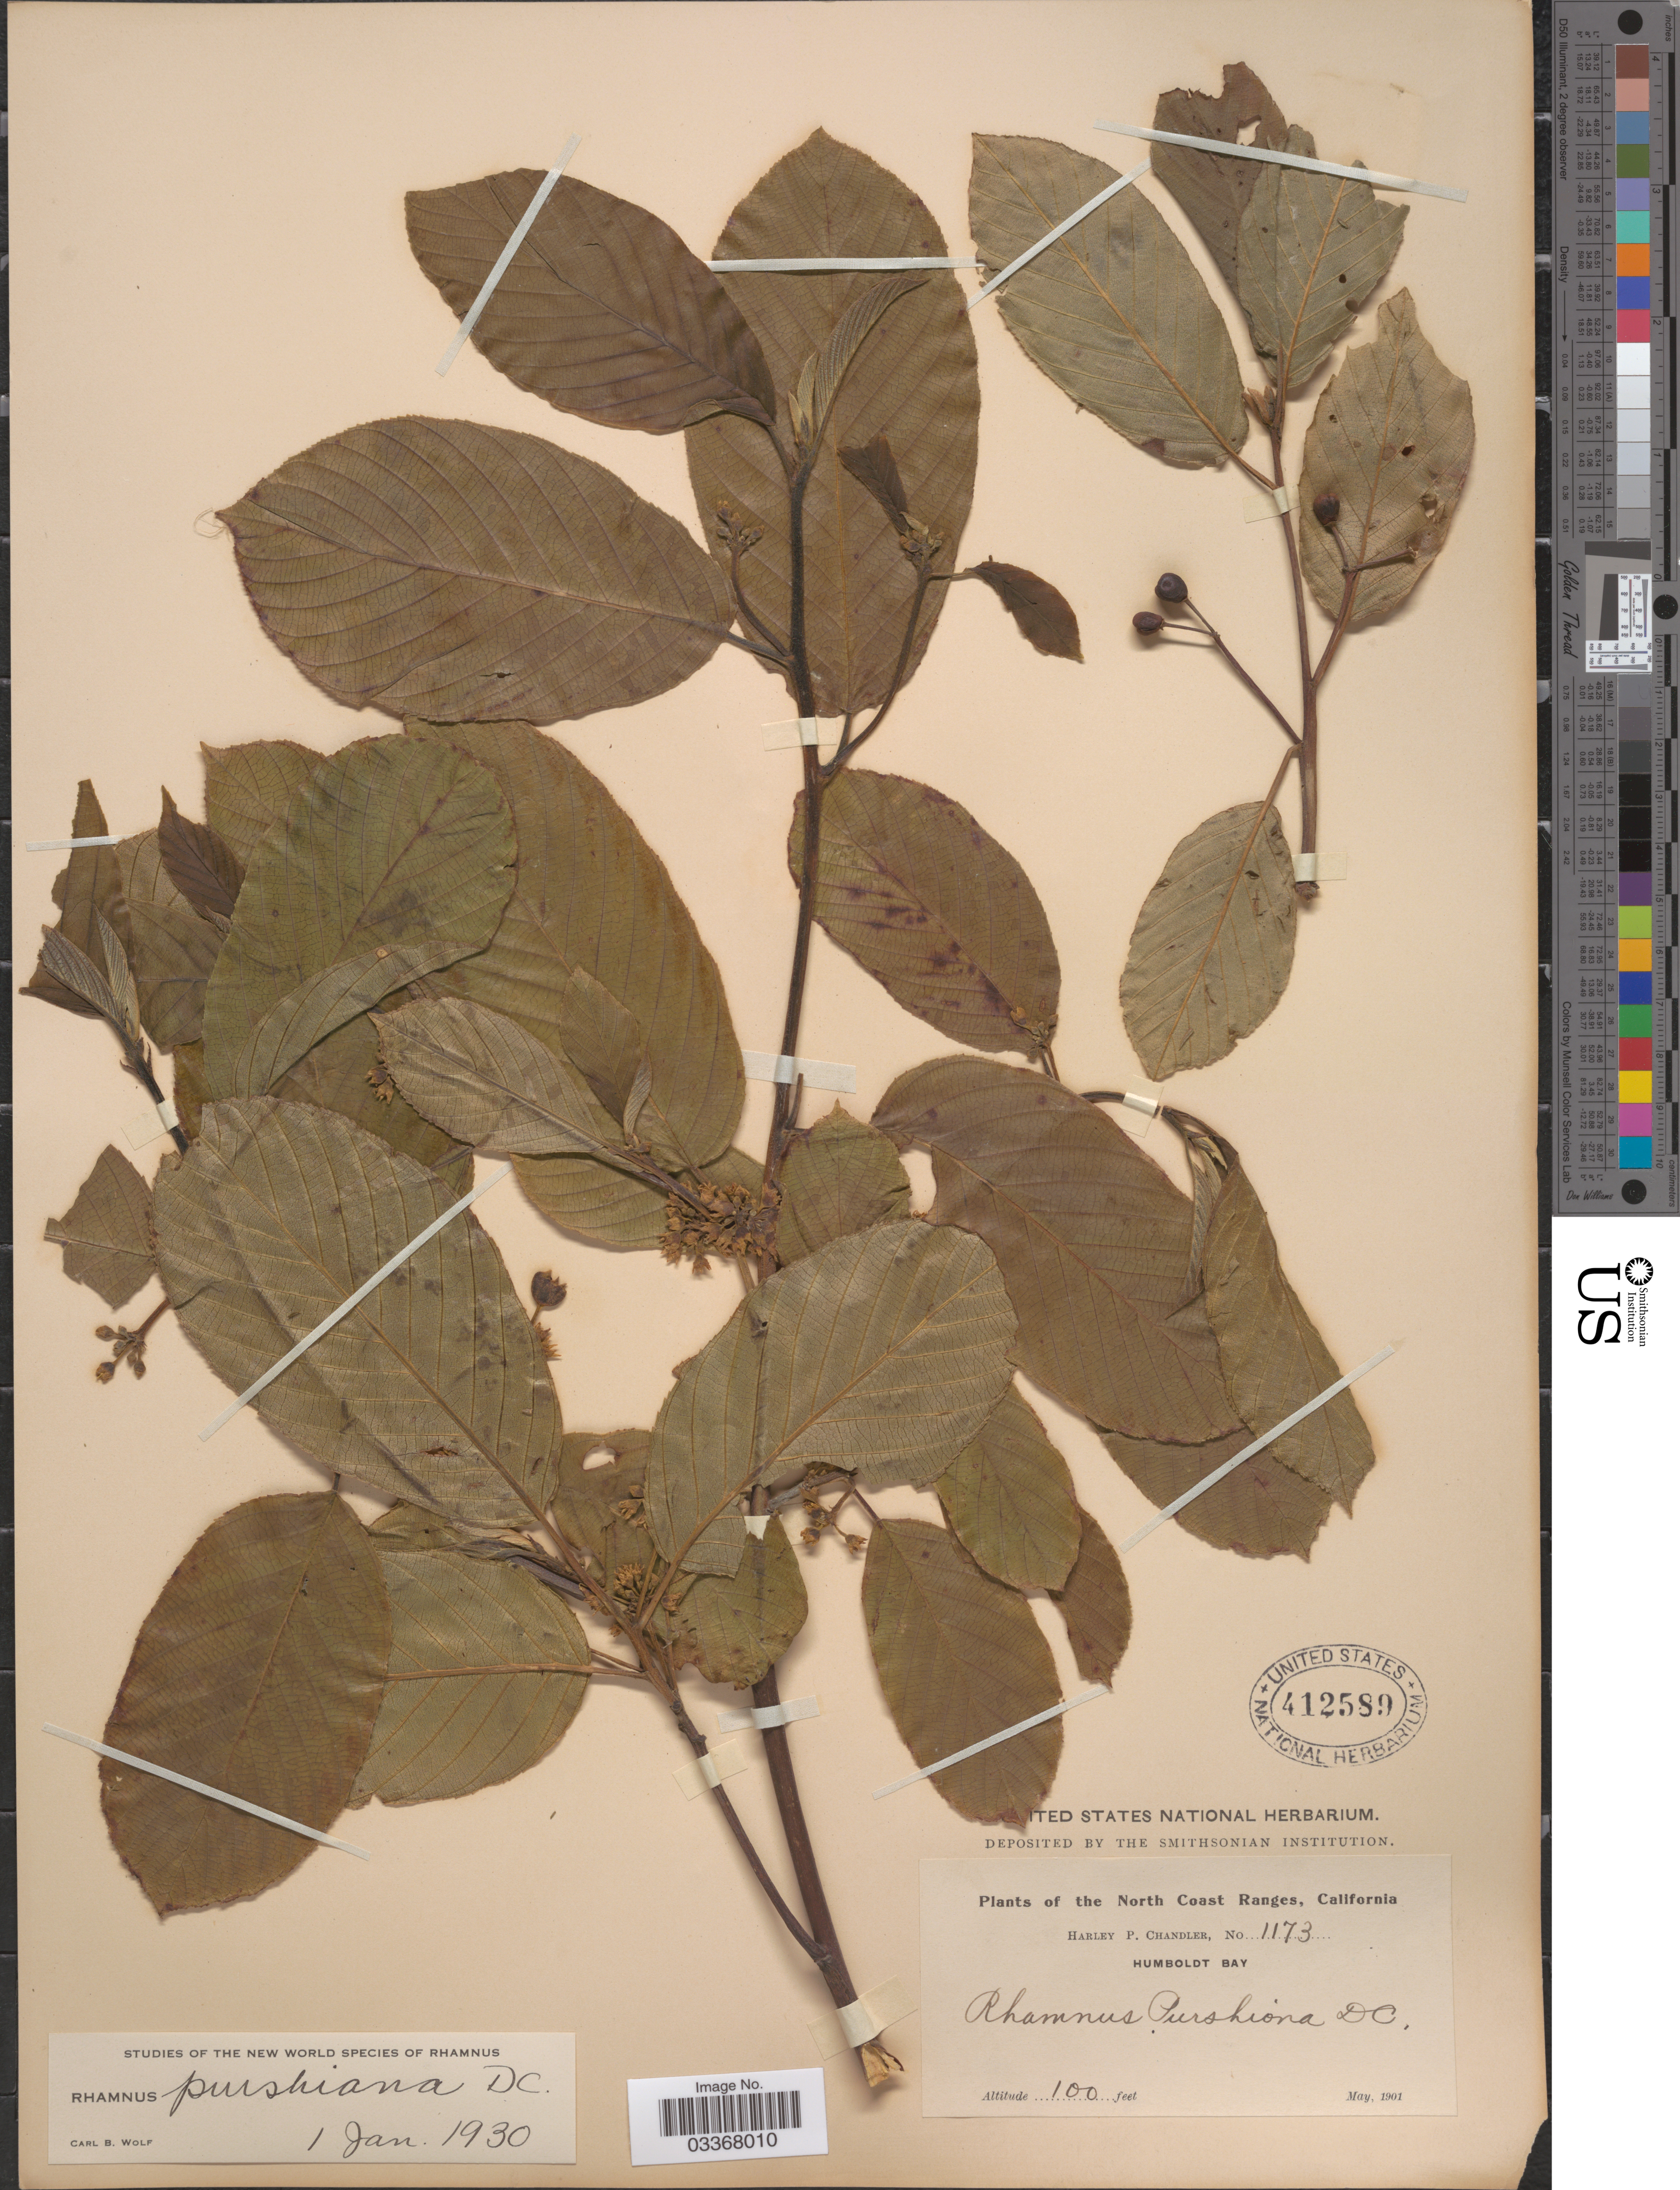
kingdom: Plantae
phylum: Tracheophyta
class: Magnoliopsida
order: Rosales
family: Rhamnaceae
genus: Frangula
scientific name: Frangula purshiana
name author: (DC.) A. Gray ex J.G. Cooper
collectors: H. Chandler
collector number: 1173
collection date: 1901-05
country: United States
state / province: California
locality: North Coast Ranges, Humboldt Bay.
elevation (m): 30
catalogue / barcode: US 412589